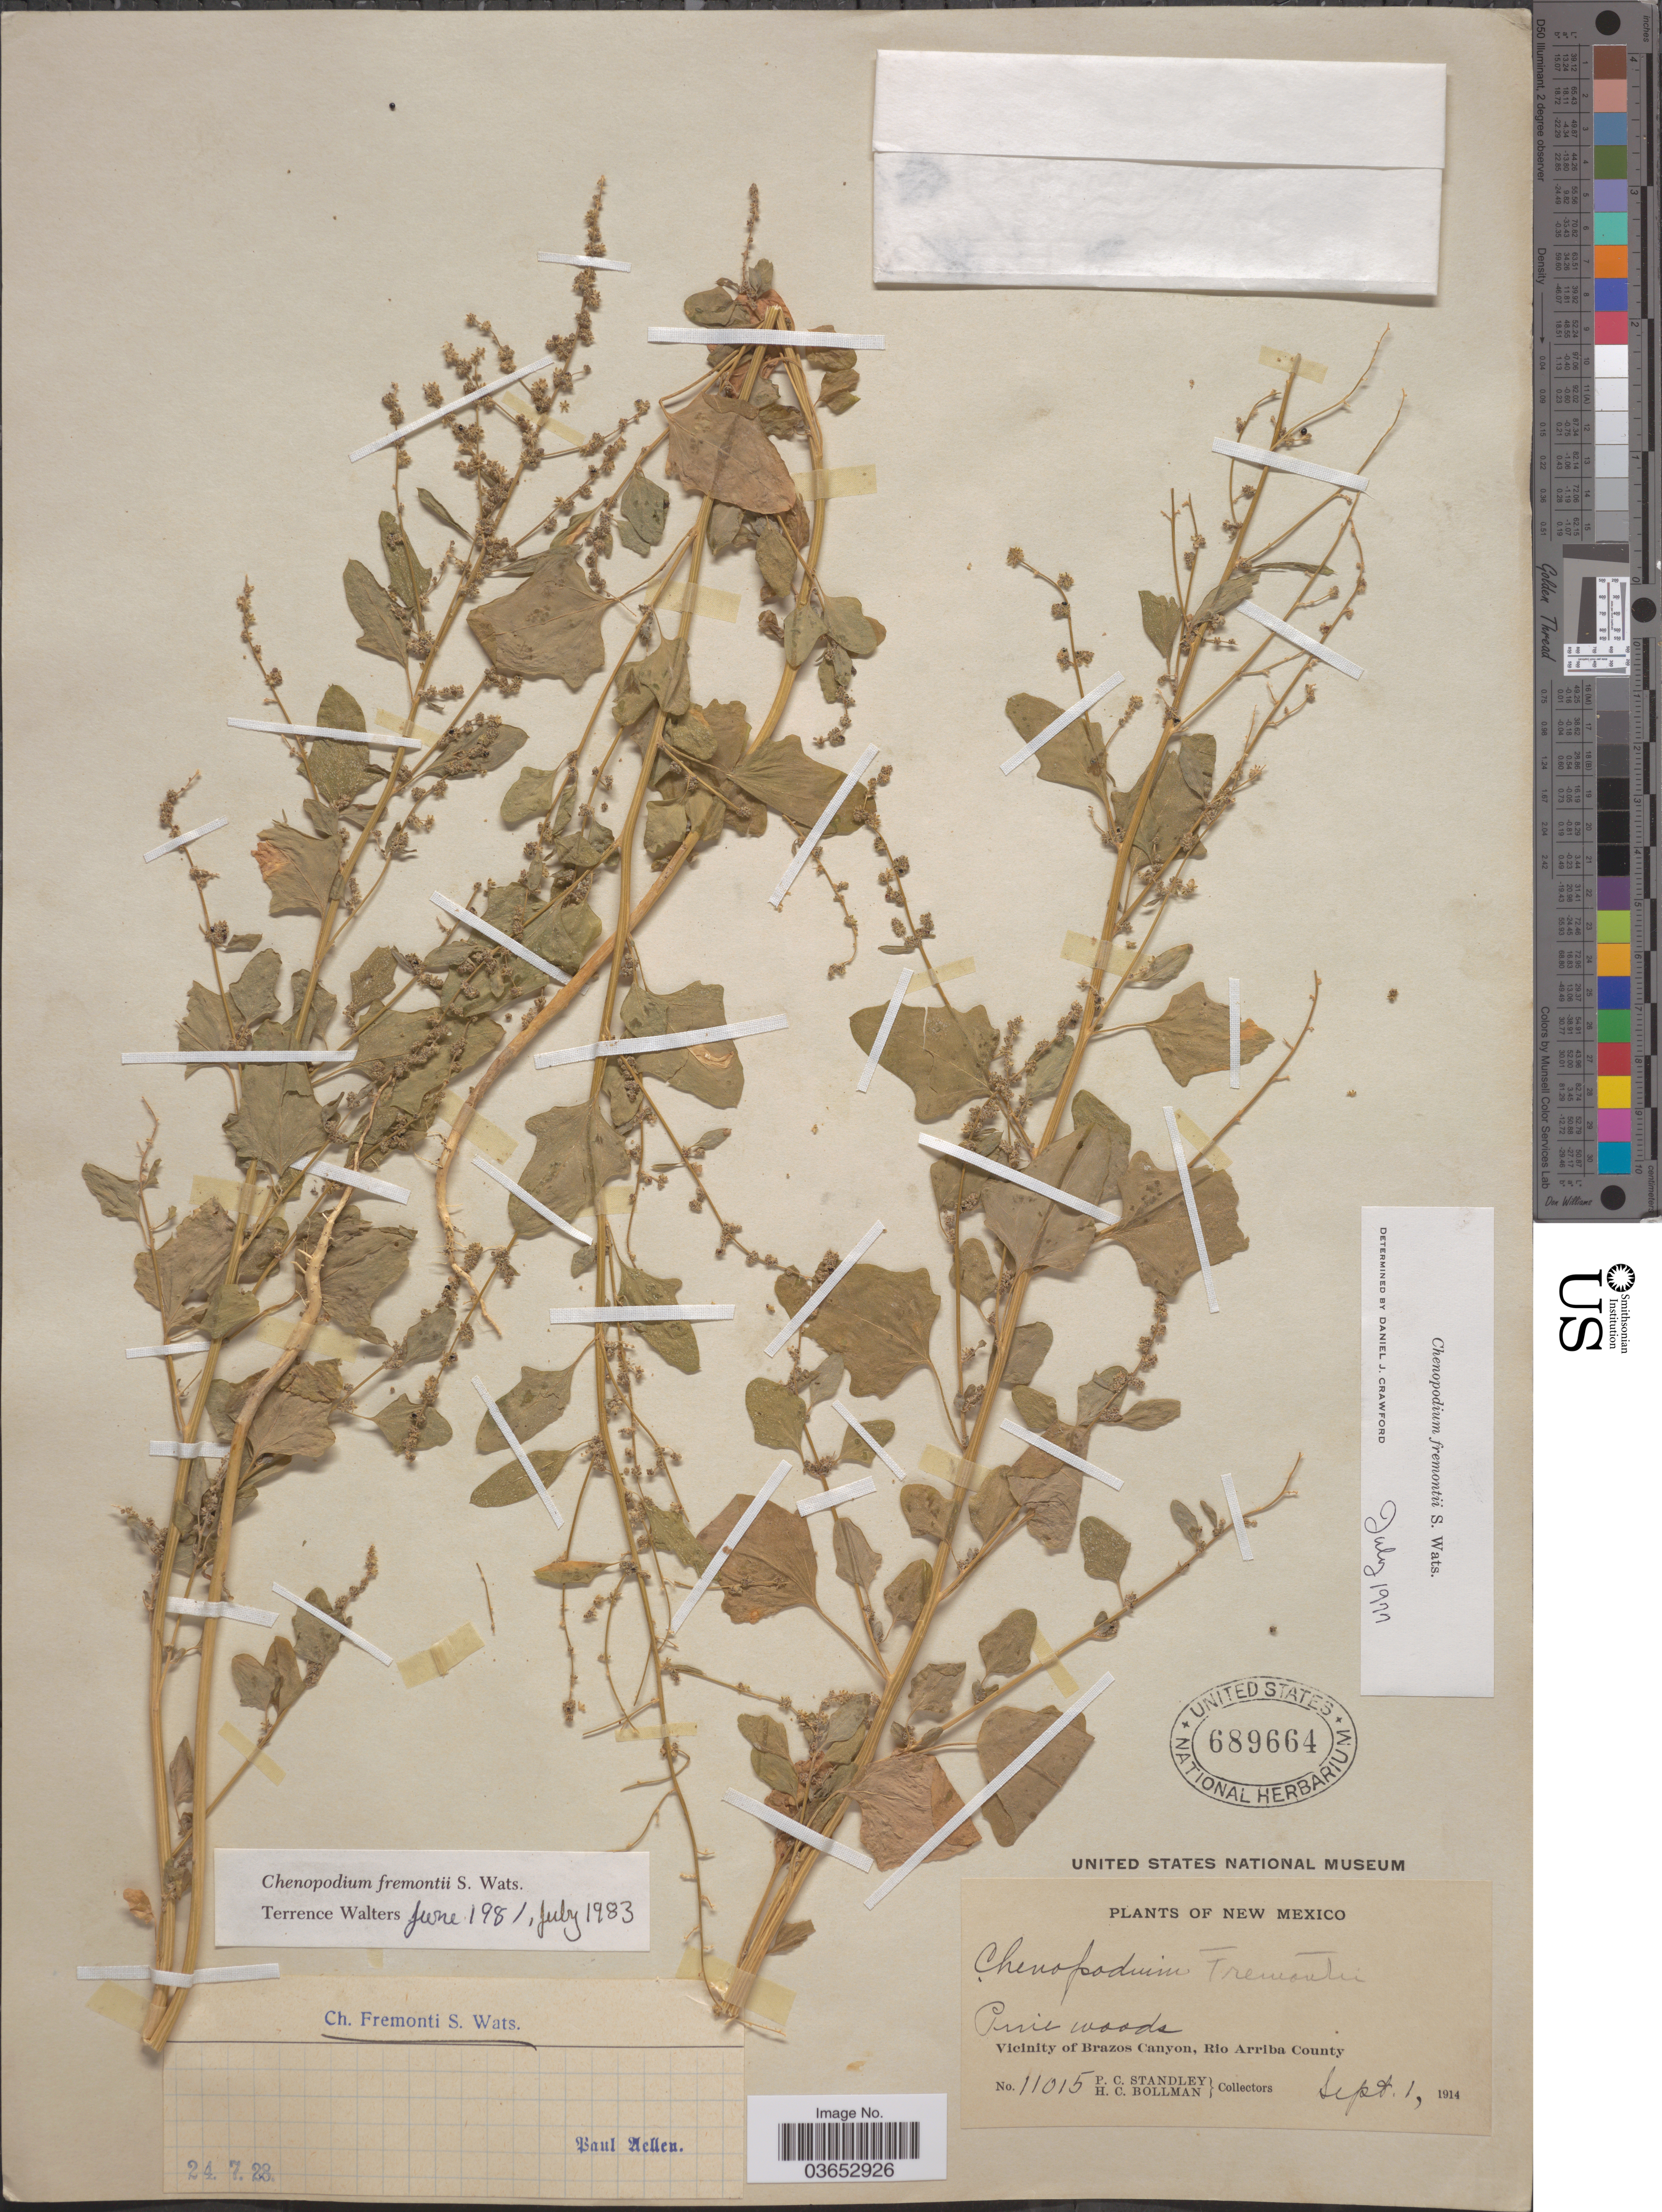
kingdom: Plantae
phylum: Tracheophyta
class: Magnoliopsida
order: Caryophyllales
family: Amaranthaceae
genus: Chenopodium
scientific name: Chenopodium fremontii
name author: S. Watson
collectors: P. C. Standley & H. C. Bollman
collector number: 11015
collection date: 1914-09-01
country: United States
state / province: New Mexico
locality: Vicinity of Brazos Canyon, Rio Arriba County.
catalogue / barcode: US 689664